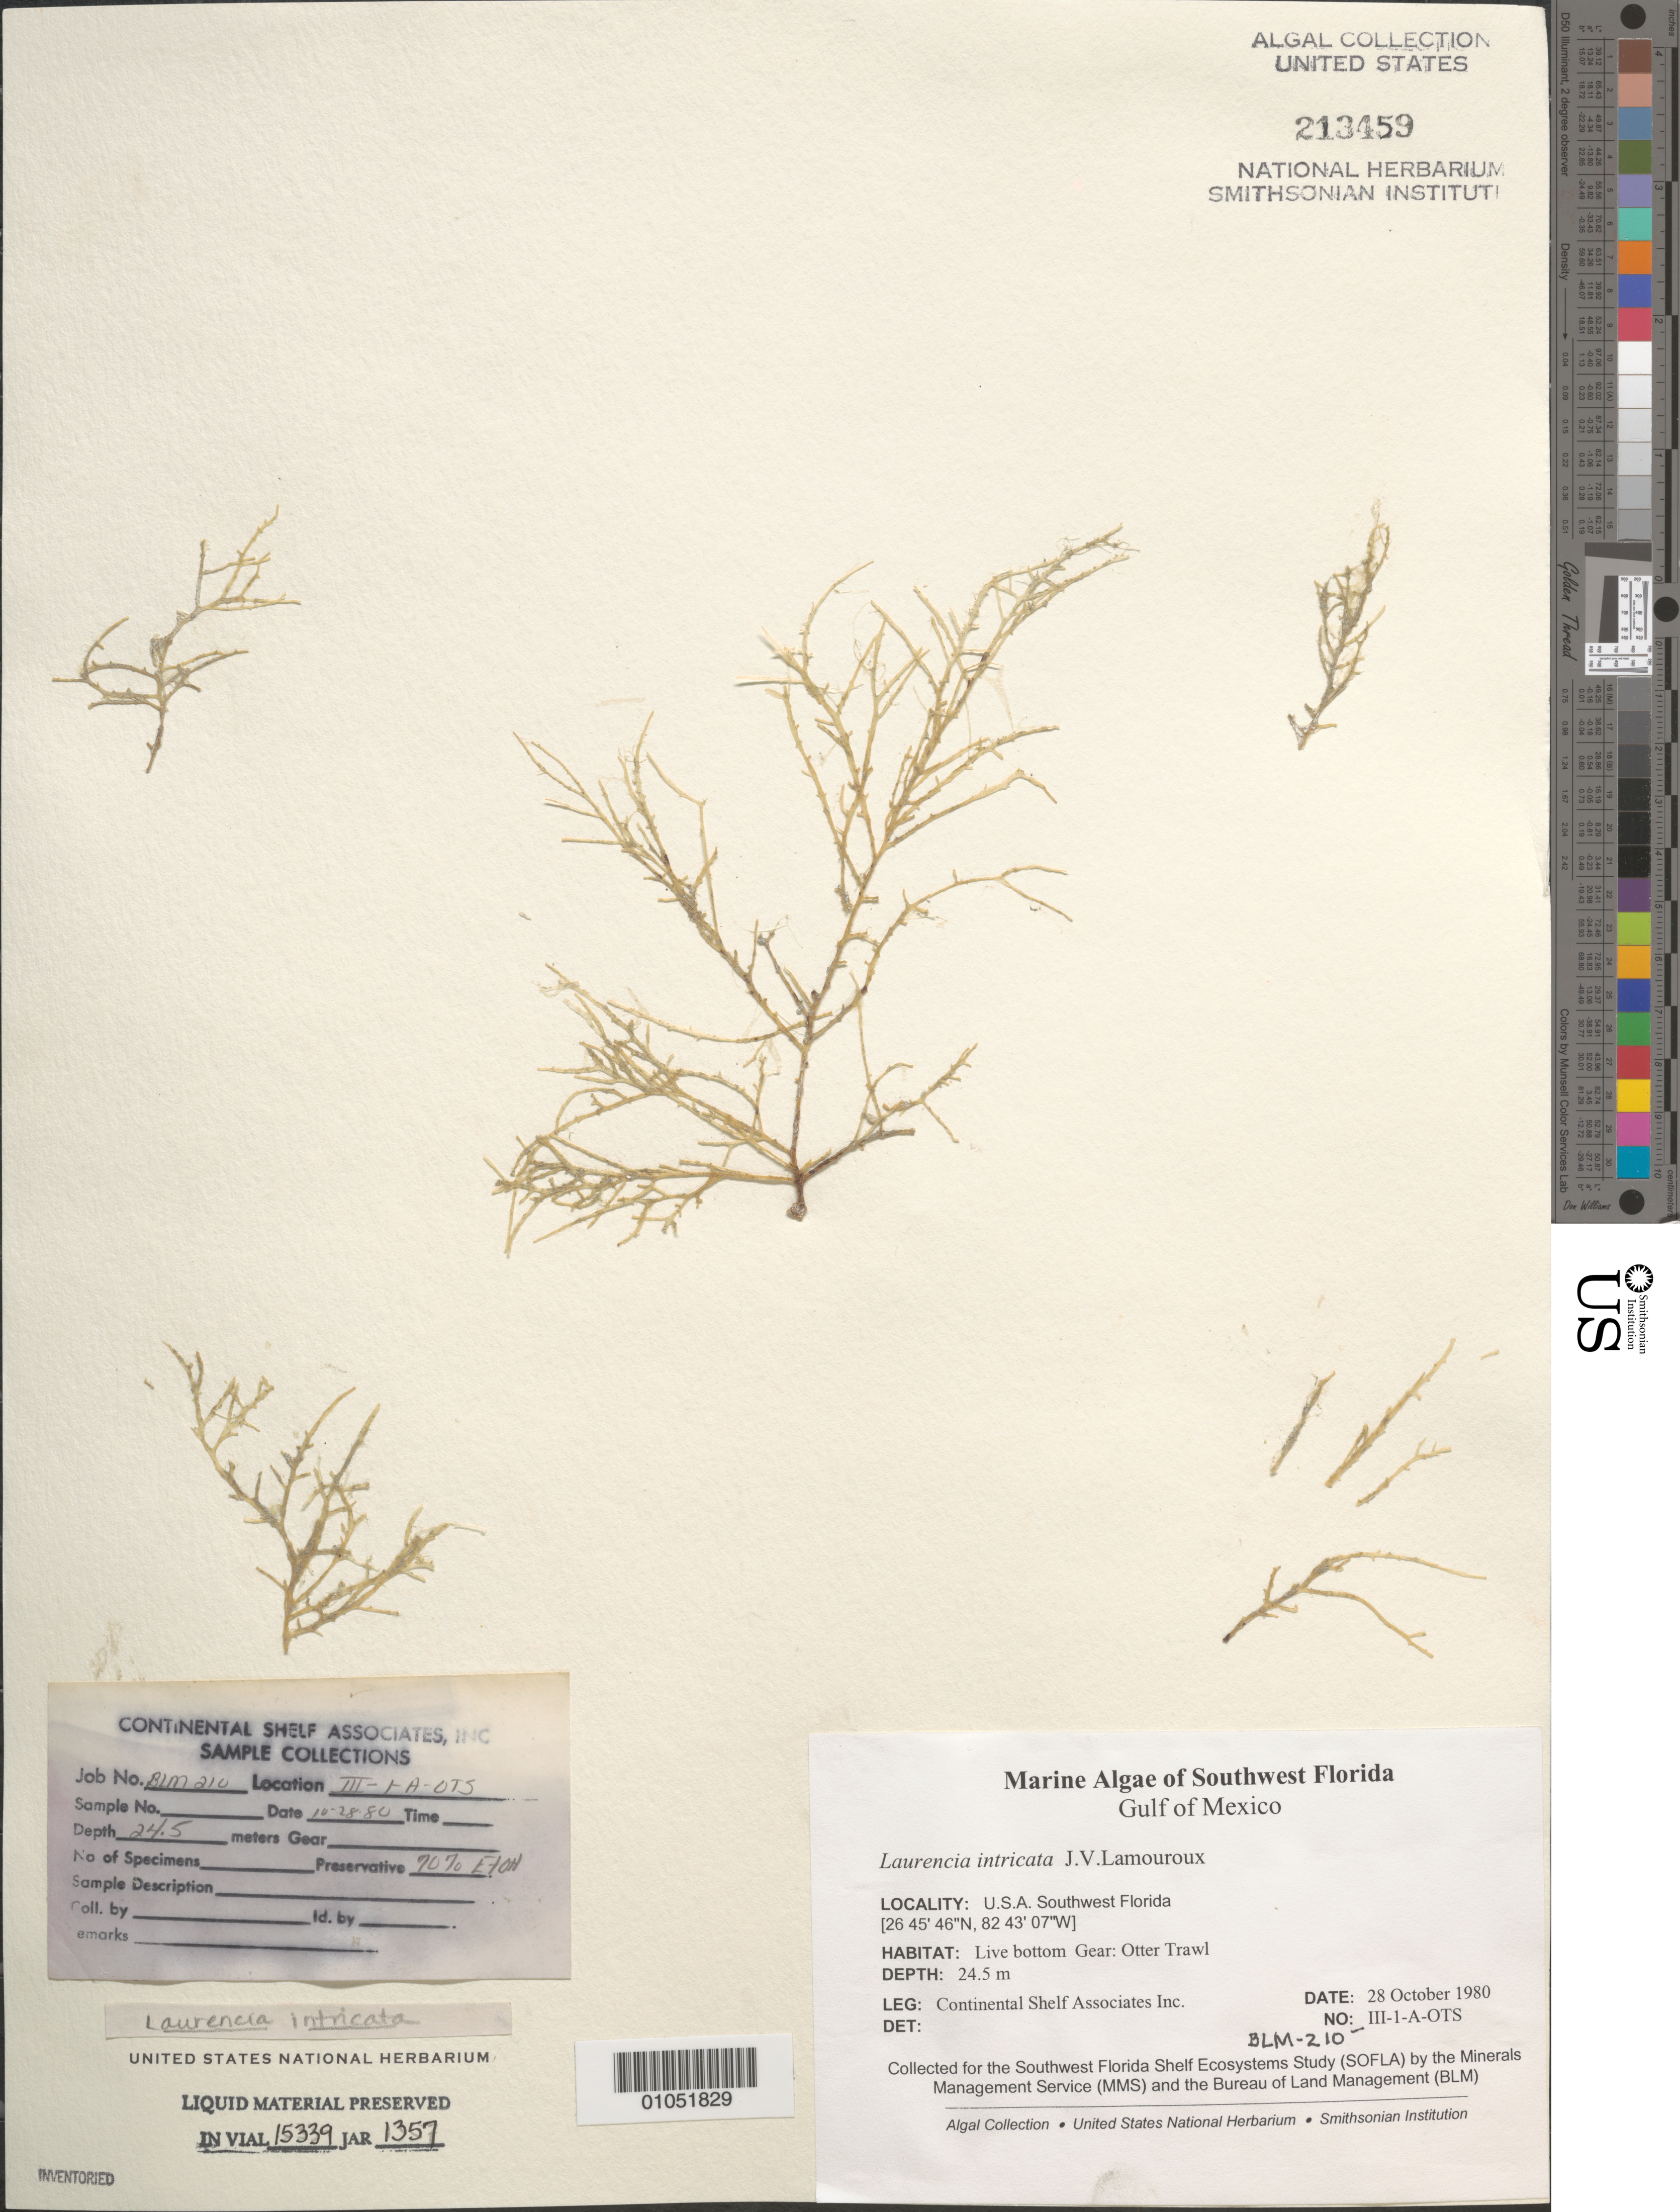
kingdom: Plantae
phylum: Rhodophyta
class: Florideophyceae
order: Ceramiales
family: Rhodomelaceae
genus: Laurencia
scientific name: Laurencia intricata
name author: J.V.Lamouroux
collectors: Continental Shelf Associates Inc.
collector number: BLM-210-III-1-A-OTS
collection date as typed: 28 Oct 1980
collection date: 1980-10-28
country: United States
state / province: Florida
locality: Gulf of Mexico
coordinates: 26 45'46"N, 82 43'07"W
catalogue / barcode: US 213459